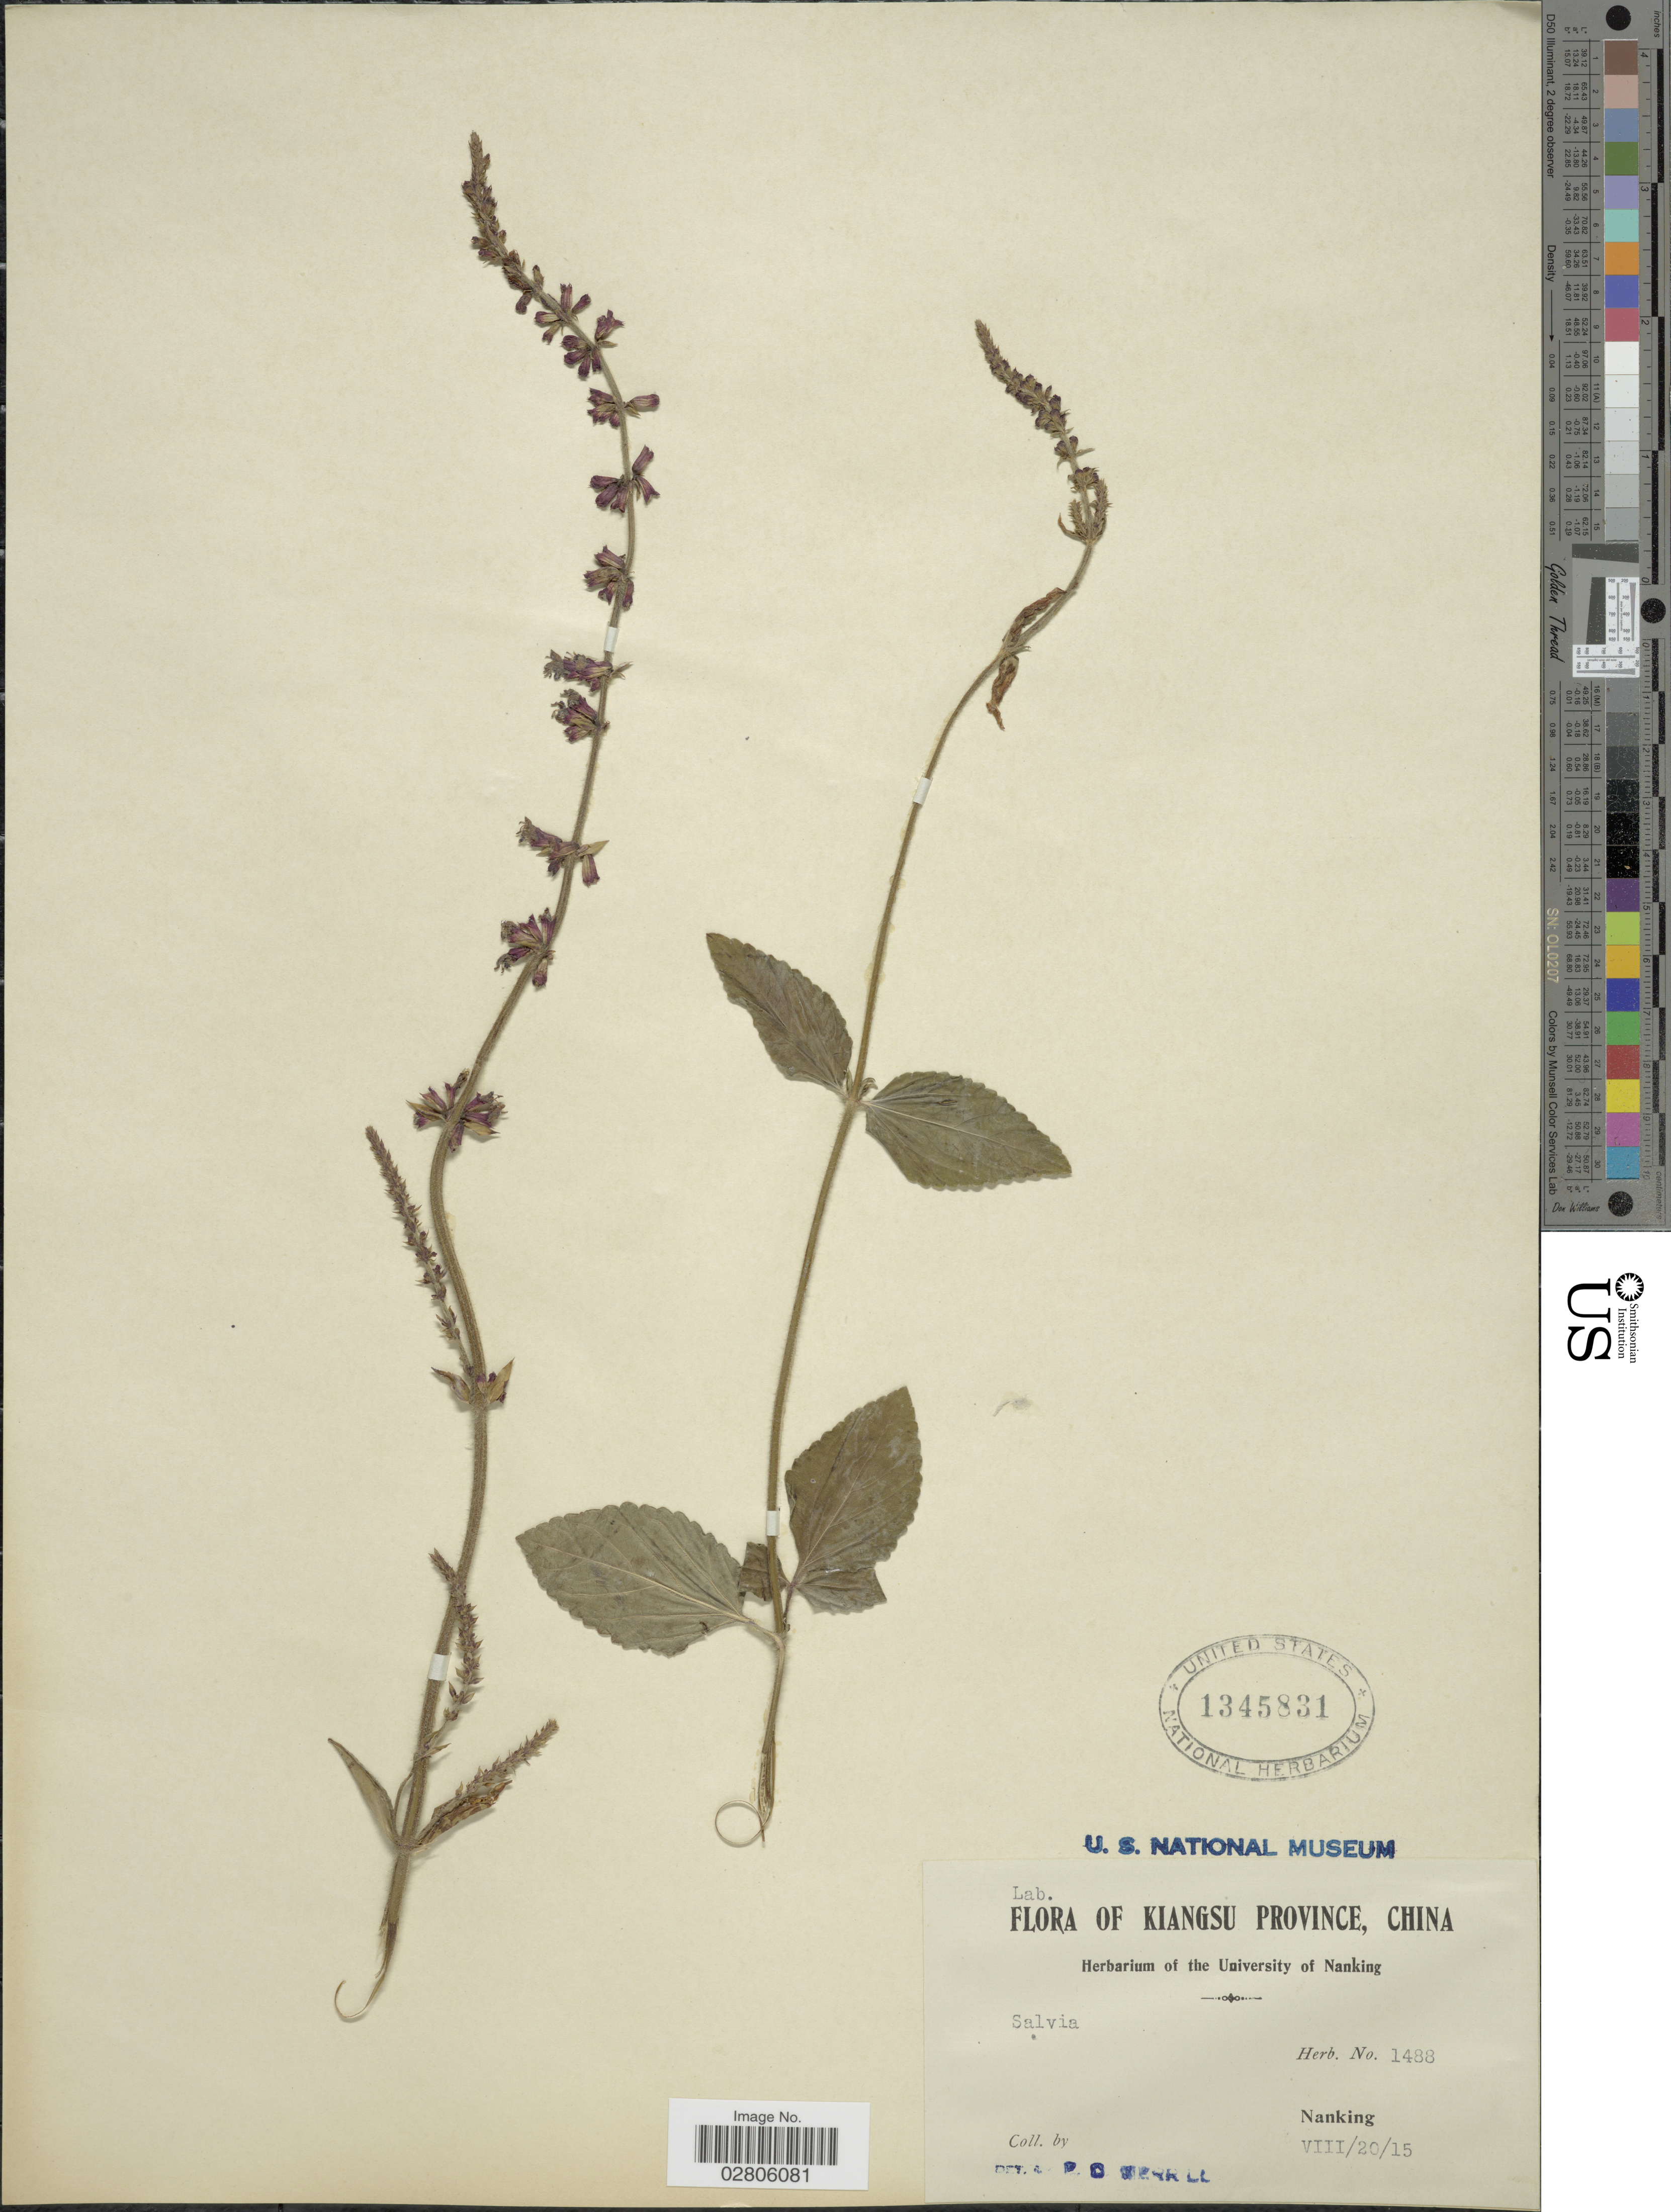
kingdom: Plantae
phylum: Tracheophyta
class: Magnoliopsida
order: Lamiales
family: Lamiaceae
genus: Salvia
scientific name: Salvia japonica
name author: Thunb.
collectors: ex herb. University of Nanking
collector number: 1488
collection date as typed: Transcribed d/m/y: 20/8/15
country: China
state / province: Jiangsu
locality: Kiangsu Province, Nanking.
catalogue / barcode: US 1345831